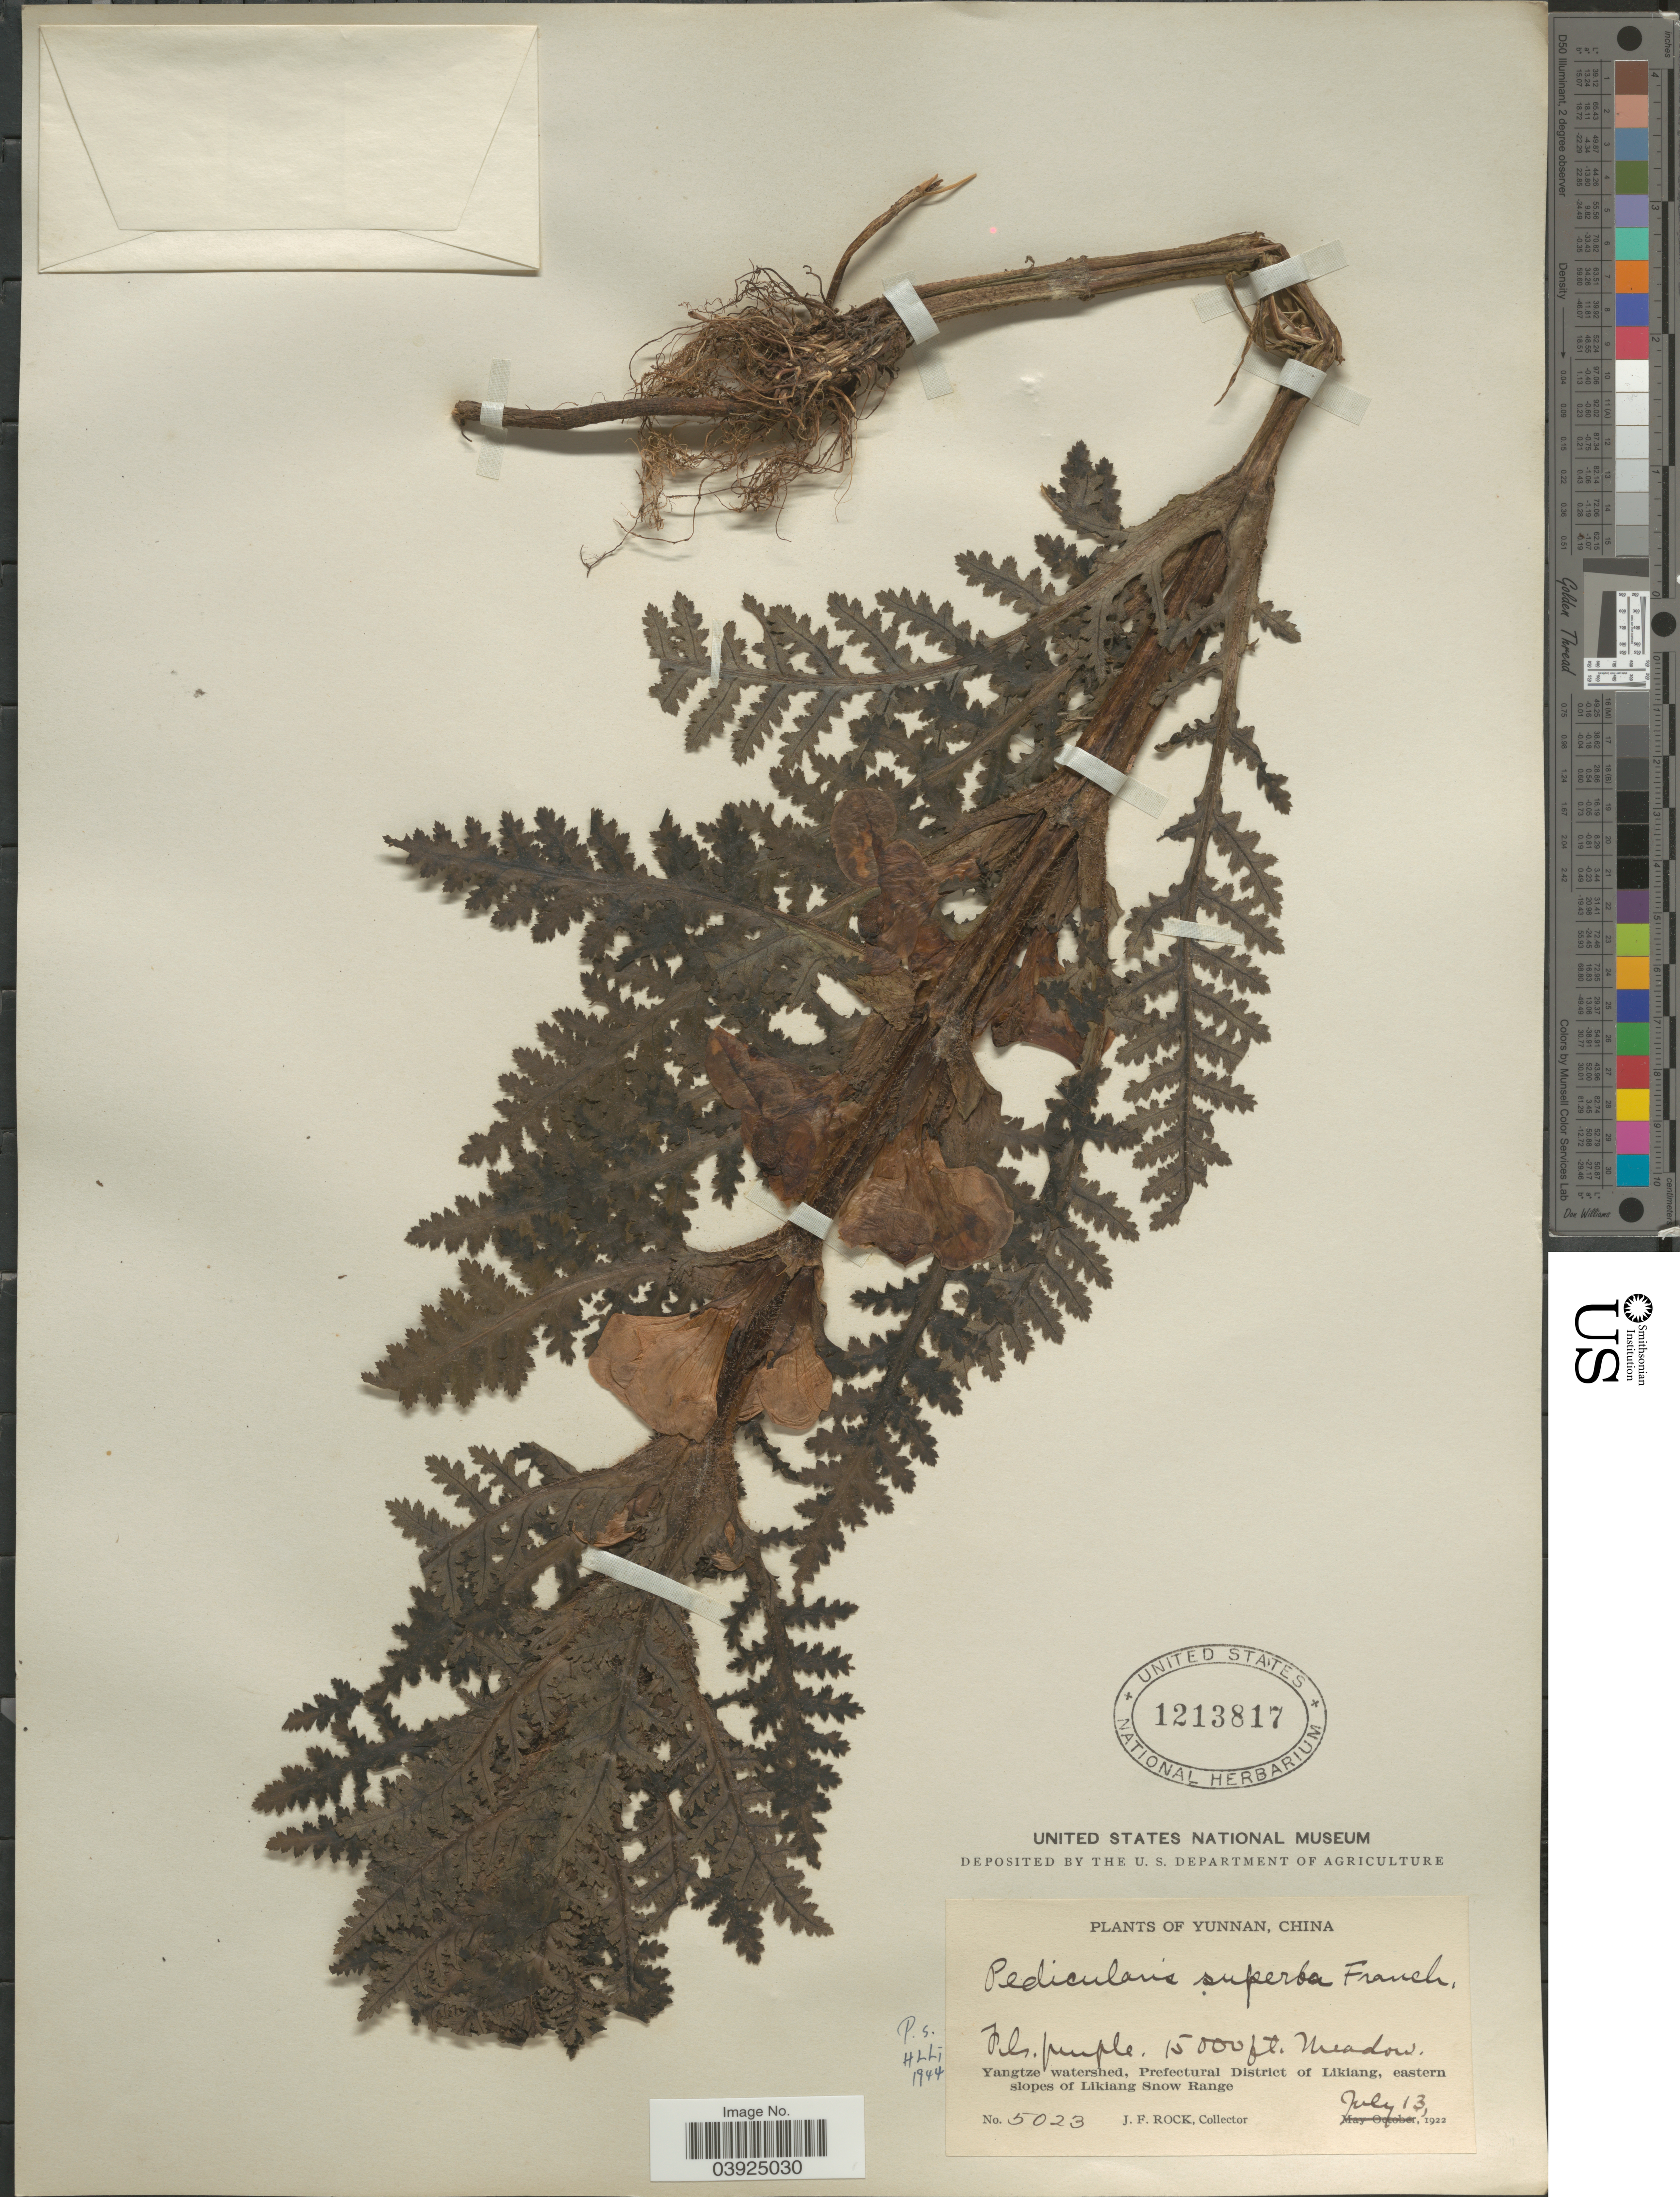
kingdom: Plantae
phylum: Tracheophyta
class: Magnoliopsida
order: Lamiales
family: Orobanchaceae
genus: Pedicularis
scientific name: Pedicularis superba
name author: Franch. ex Maxim.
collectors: J. Rock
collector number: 5023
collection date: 1922-07-13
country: China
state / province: Yunnan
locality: Yangtze watershed, Prefectural District of Likiang, eastern slopes of Likiang Snow Range.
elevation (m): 4572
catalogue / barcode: US 1213817